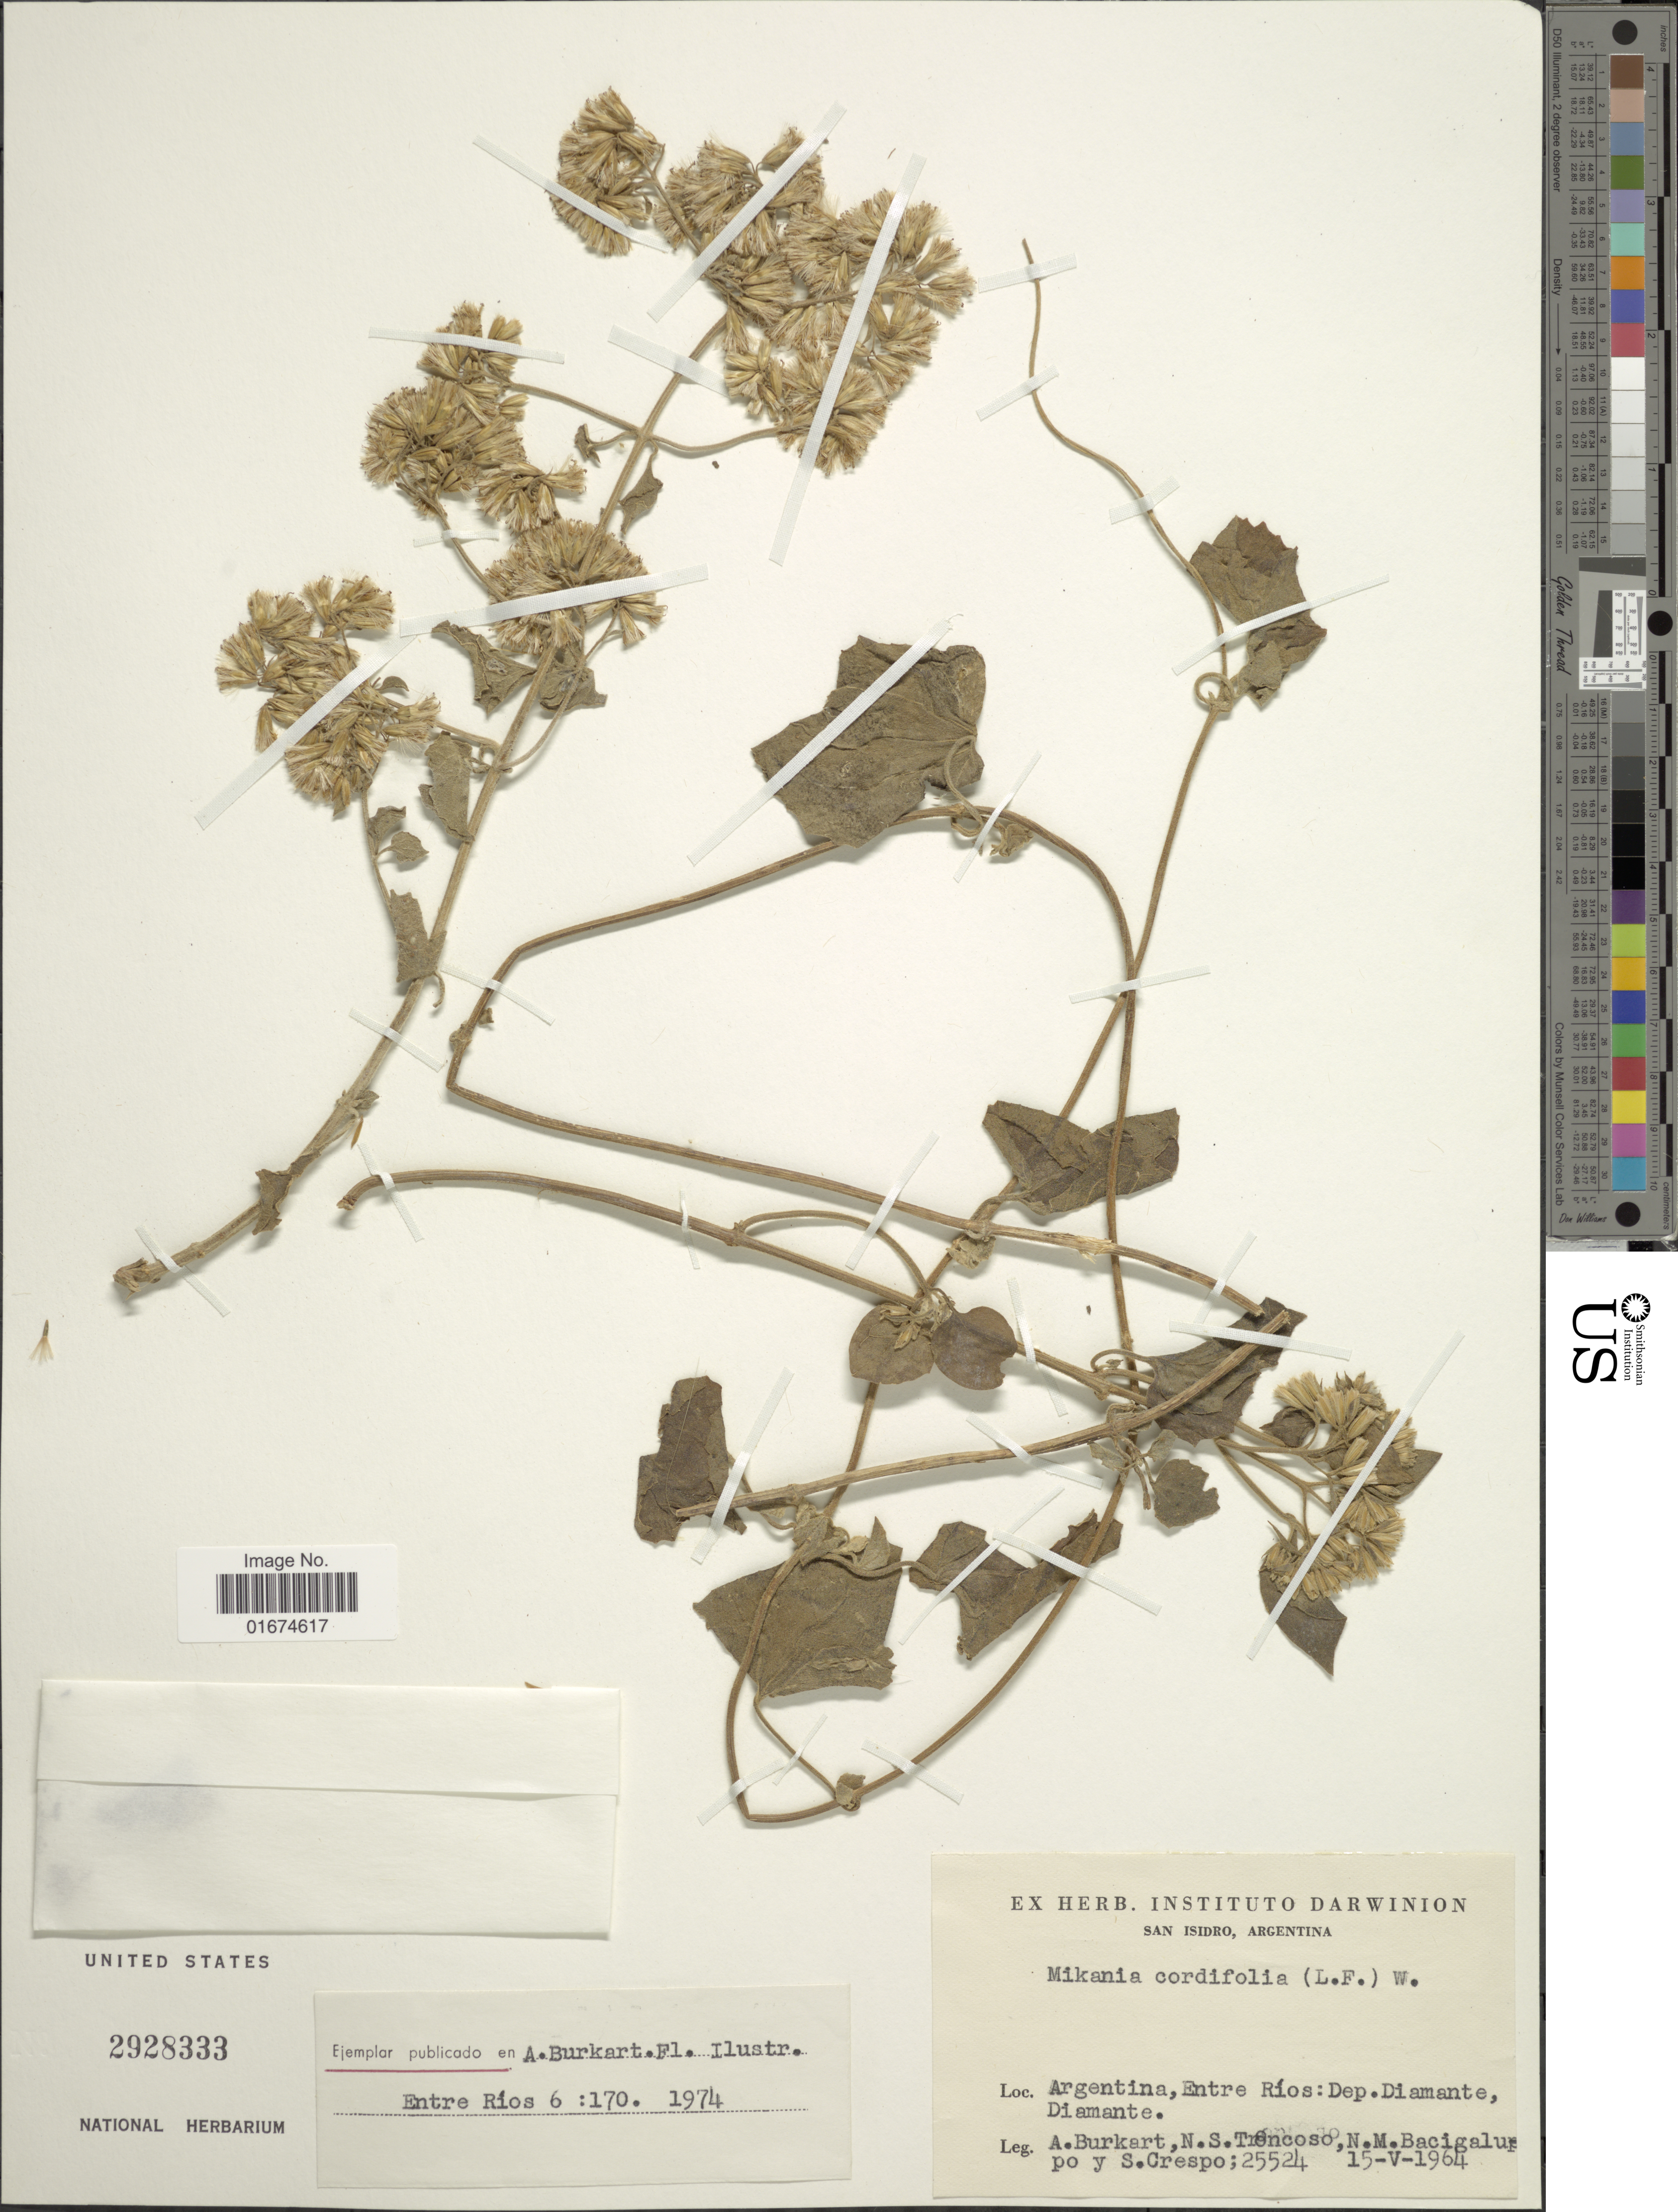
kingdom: Plantae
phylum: Tracheophyta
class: Magnoliopsida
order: Asterales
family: Asteraceae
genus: Mikania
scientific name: Mikania cordifolia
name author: Kunth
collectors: A. E. Burkart, N. Troncoso, N. M. Bacigalupo & S. Crespo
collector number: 25524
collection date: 1964-04-15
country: Argentina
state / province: Entre Rios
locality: Dep. Diamante, Diamante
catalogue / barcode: US 2928333